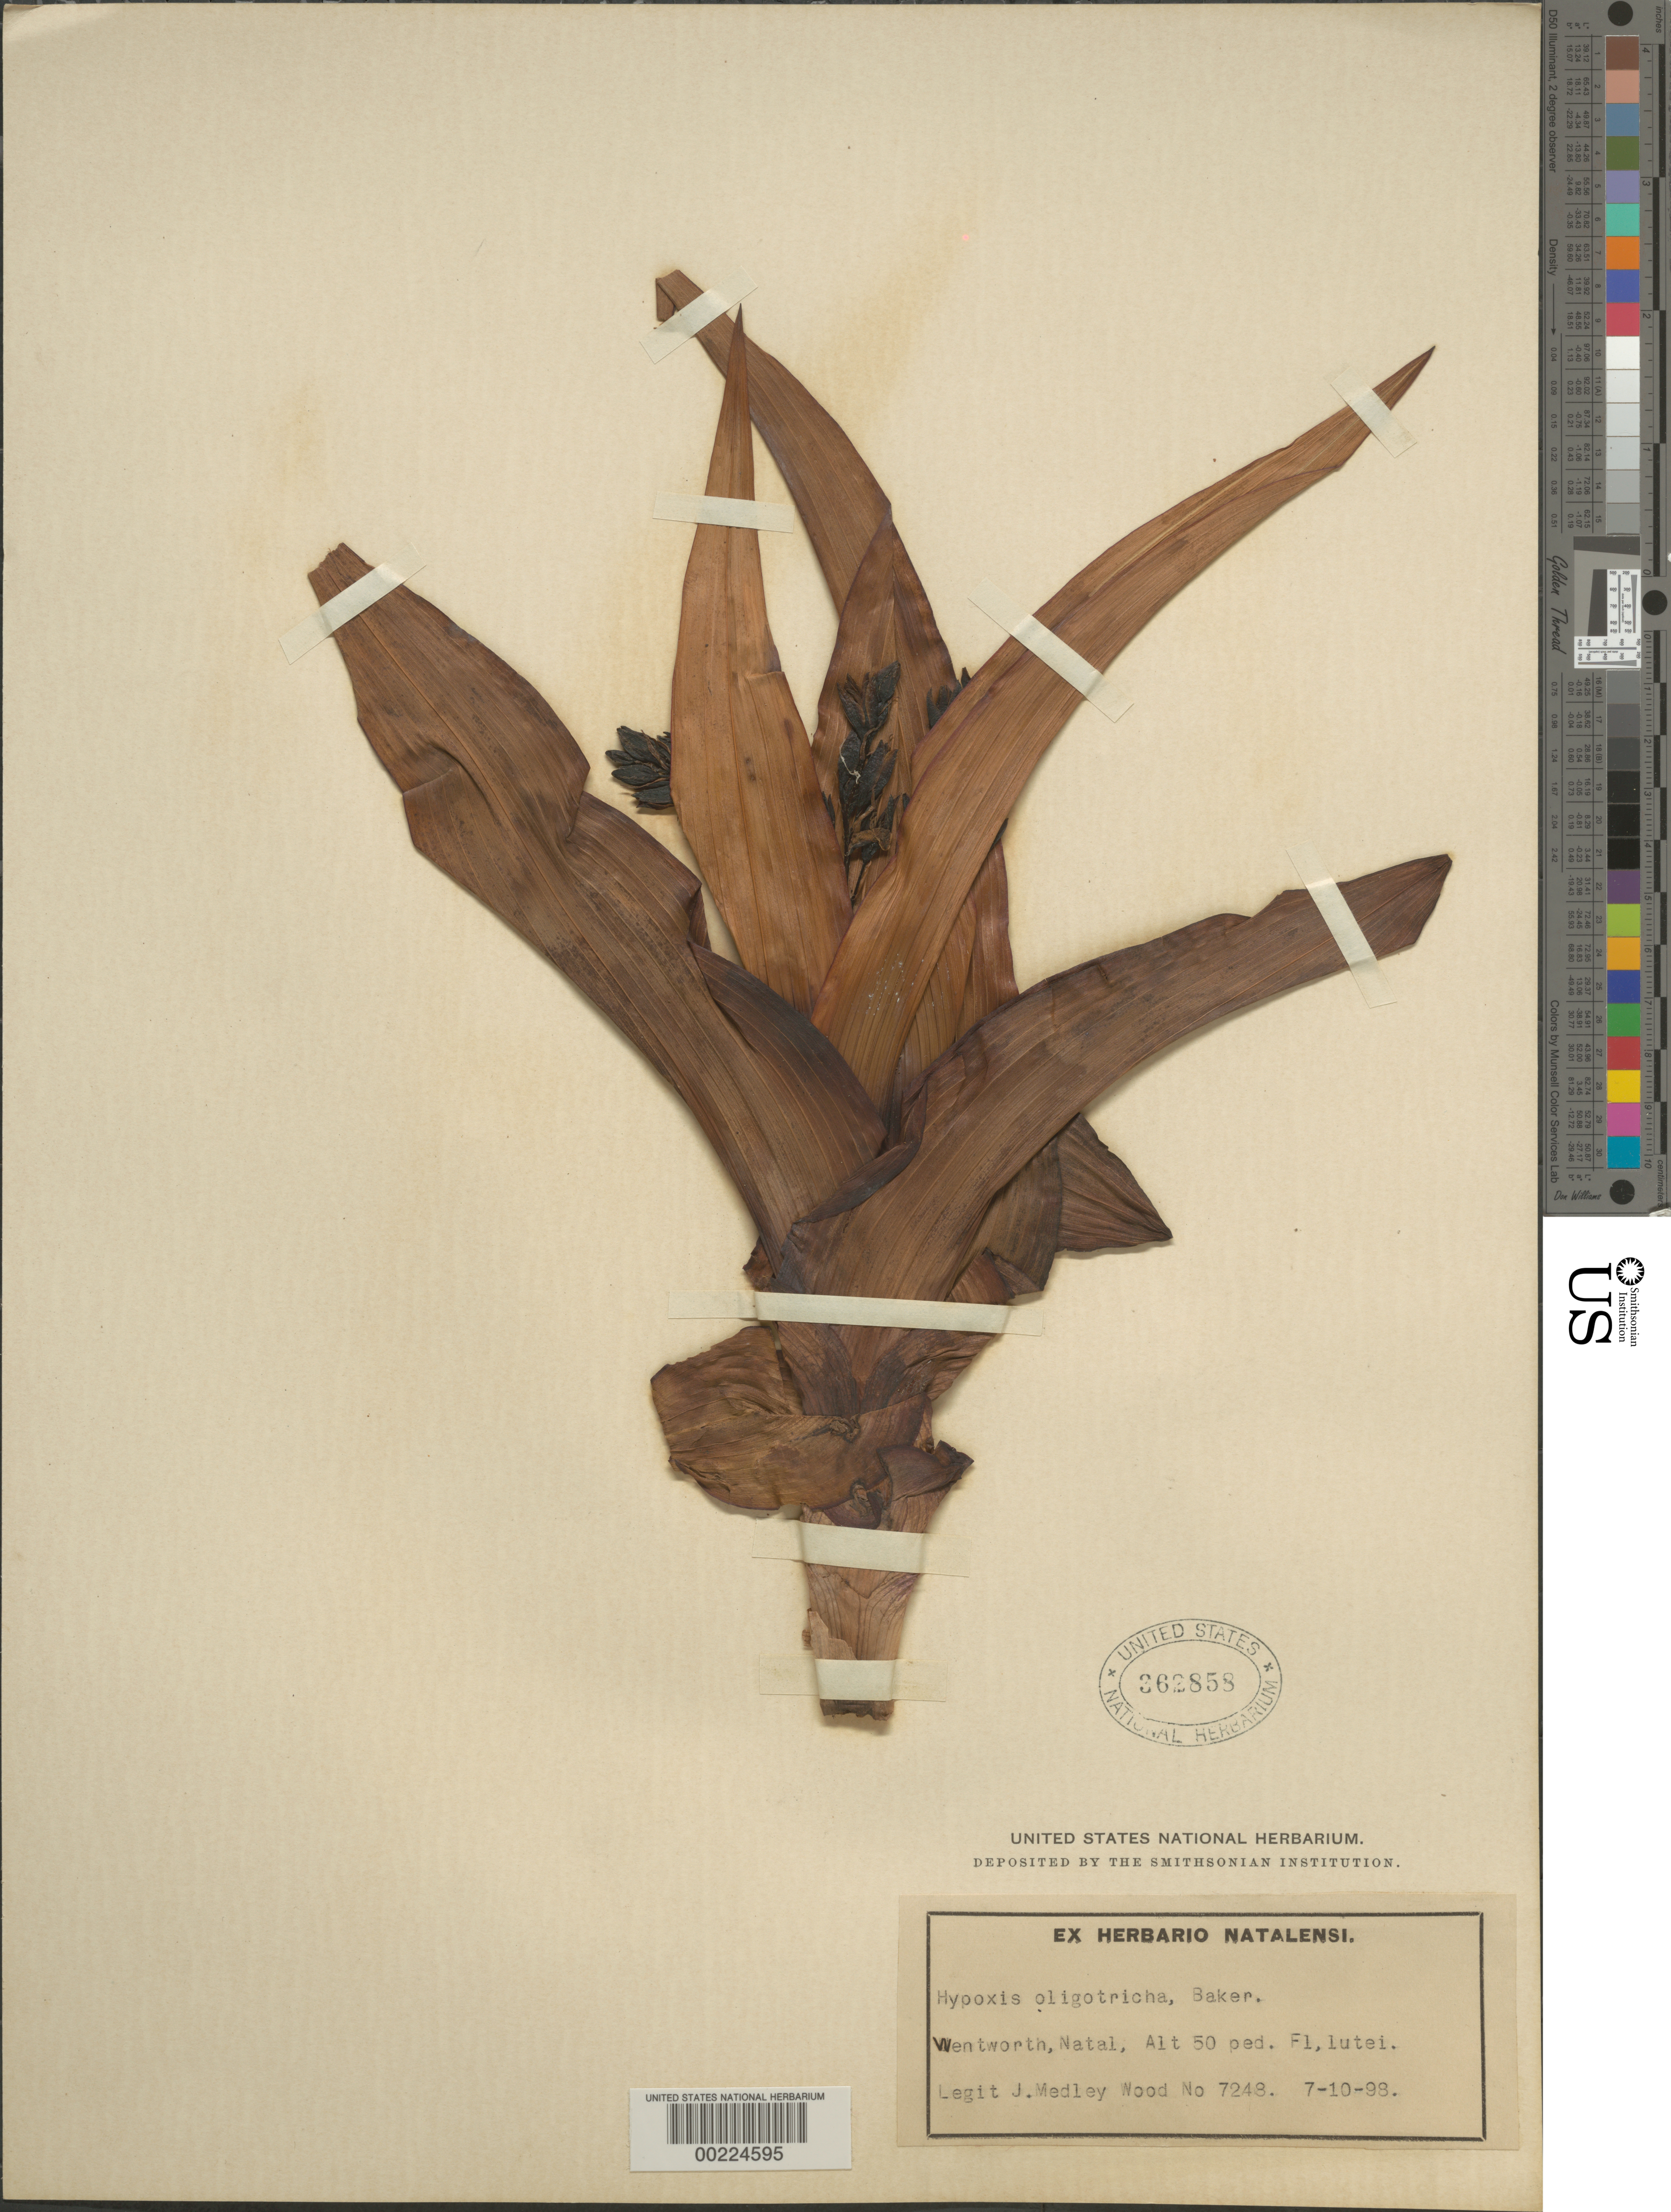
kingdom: Plantae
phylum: Tracheophyta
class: Liliopsida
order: Asparagales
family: Hypoxidaceae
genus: Hypoxis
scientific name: Hypoxis oligotricha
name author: Baker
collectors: J. M. Wood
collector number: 7248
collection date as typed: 10 Sep 1898 or Jul 10 1898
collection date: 1898-09-10 or 1898-10-07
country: South Africa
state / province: KwaZulu-Natal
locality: Wentworth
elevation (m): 15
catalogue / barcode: US 362858